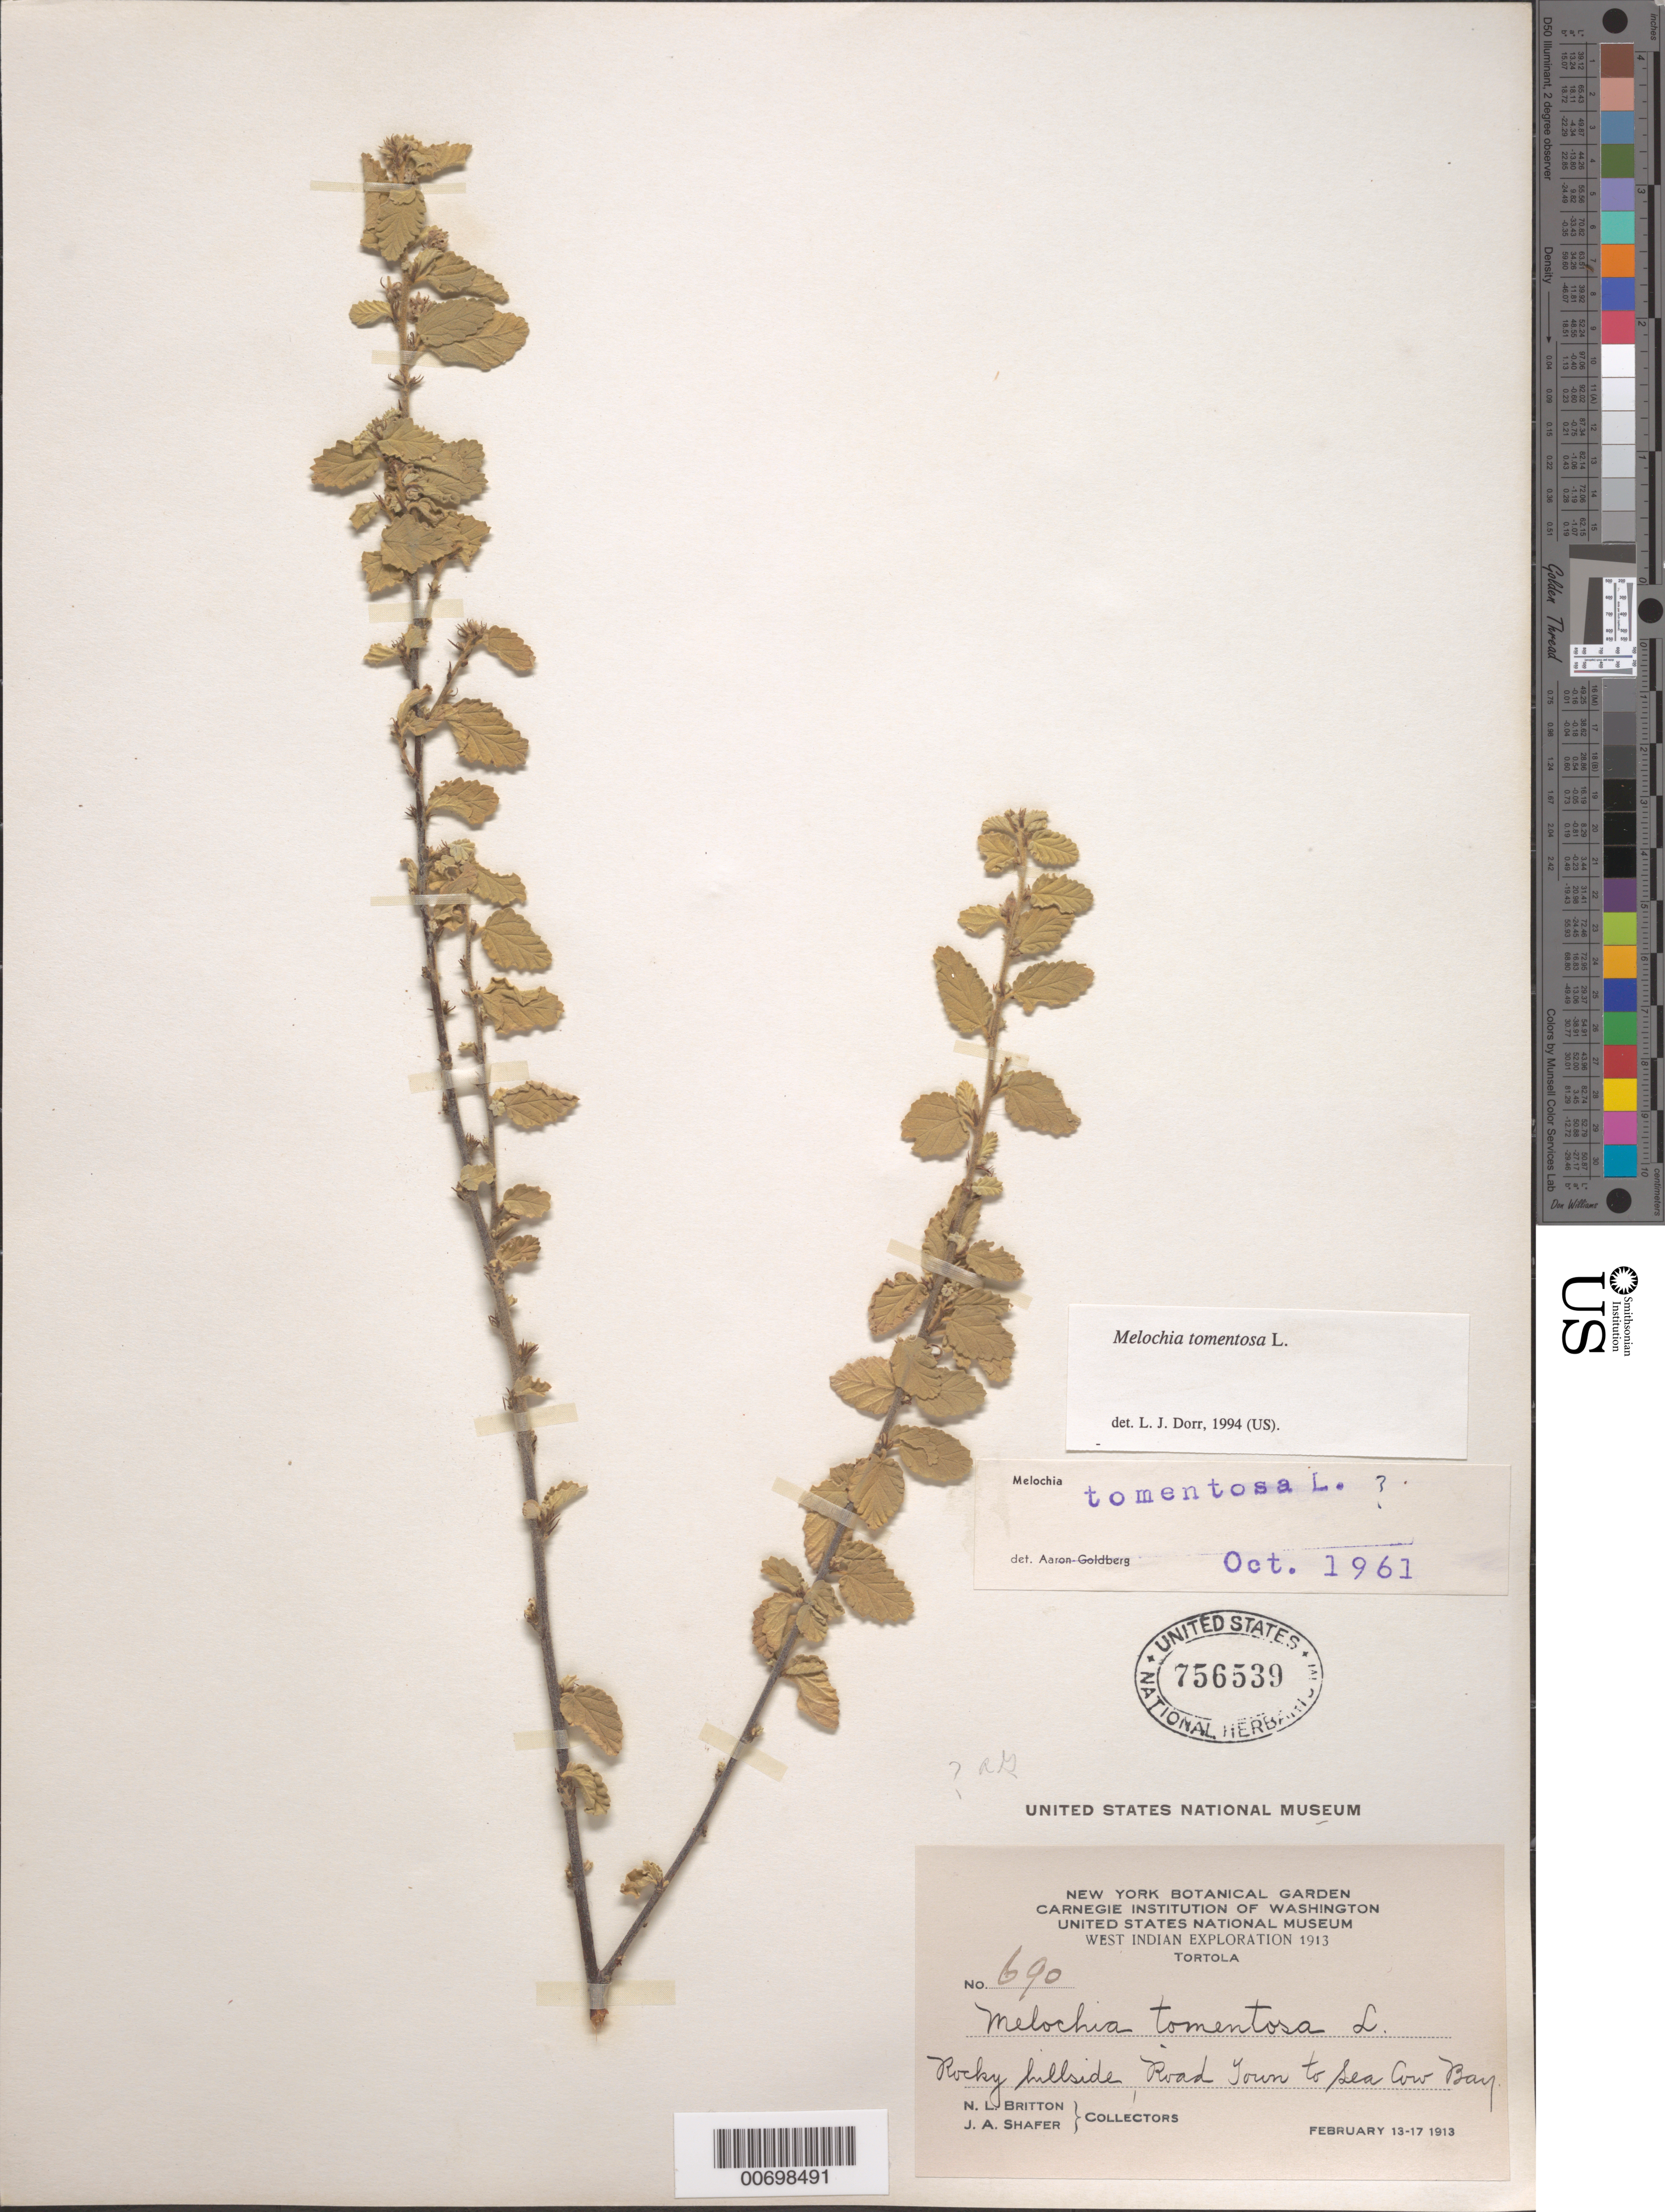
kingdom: Plantae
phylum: Tracheophyta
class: Magnoliopsida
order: Malvales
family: Malvaceae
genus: Melochia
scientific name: Melochia tomentosa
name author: L.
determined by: Dorr, L. J., (BOT), Smithsonian Institution - National Museum of Natural History (UNITED STATES)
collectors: N. Britton & J. A. Shafer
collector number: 690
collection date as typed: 13 Feb 1913 to 17 Feb 1913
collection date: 1913-02-13/1913-02-17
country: British Virgin Islands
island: Tortola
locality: Road Town to Sea Cow Bay.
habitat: Rocky hillside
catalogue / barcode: US 756539